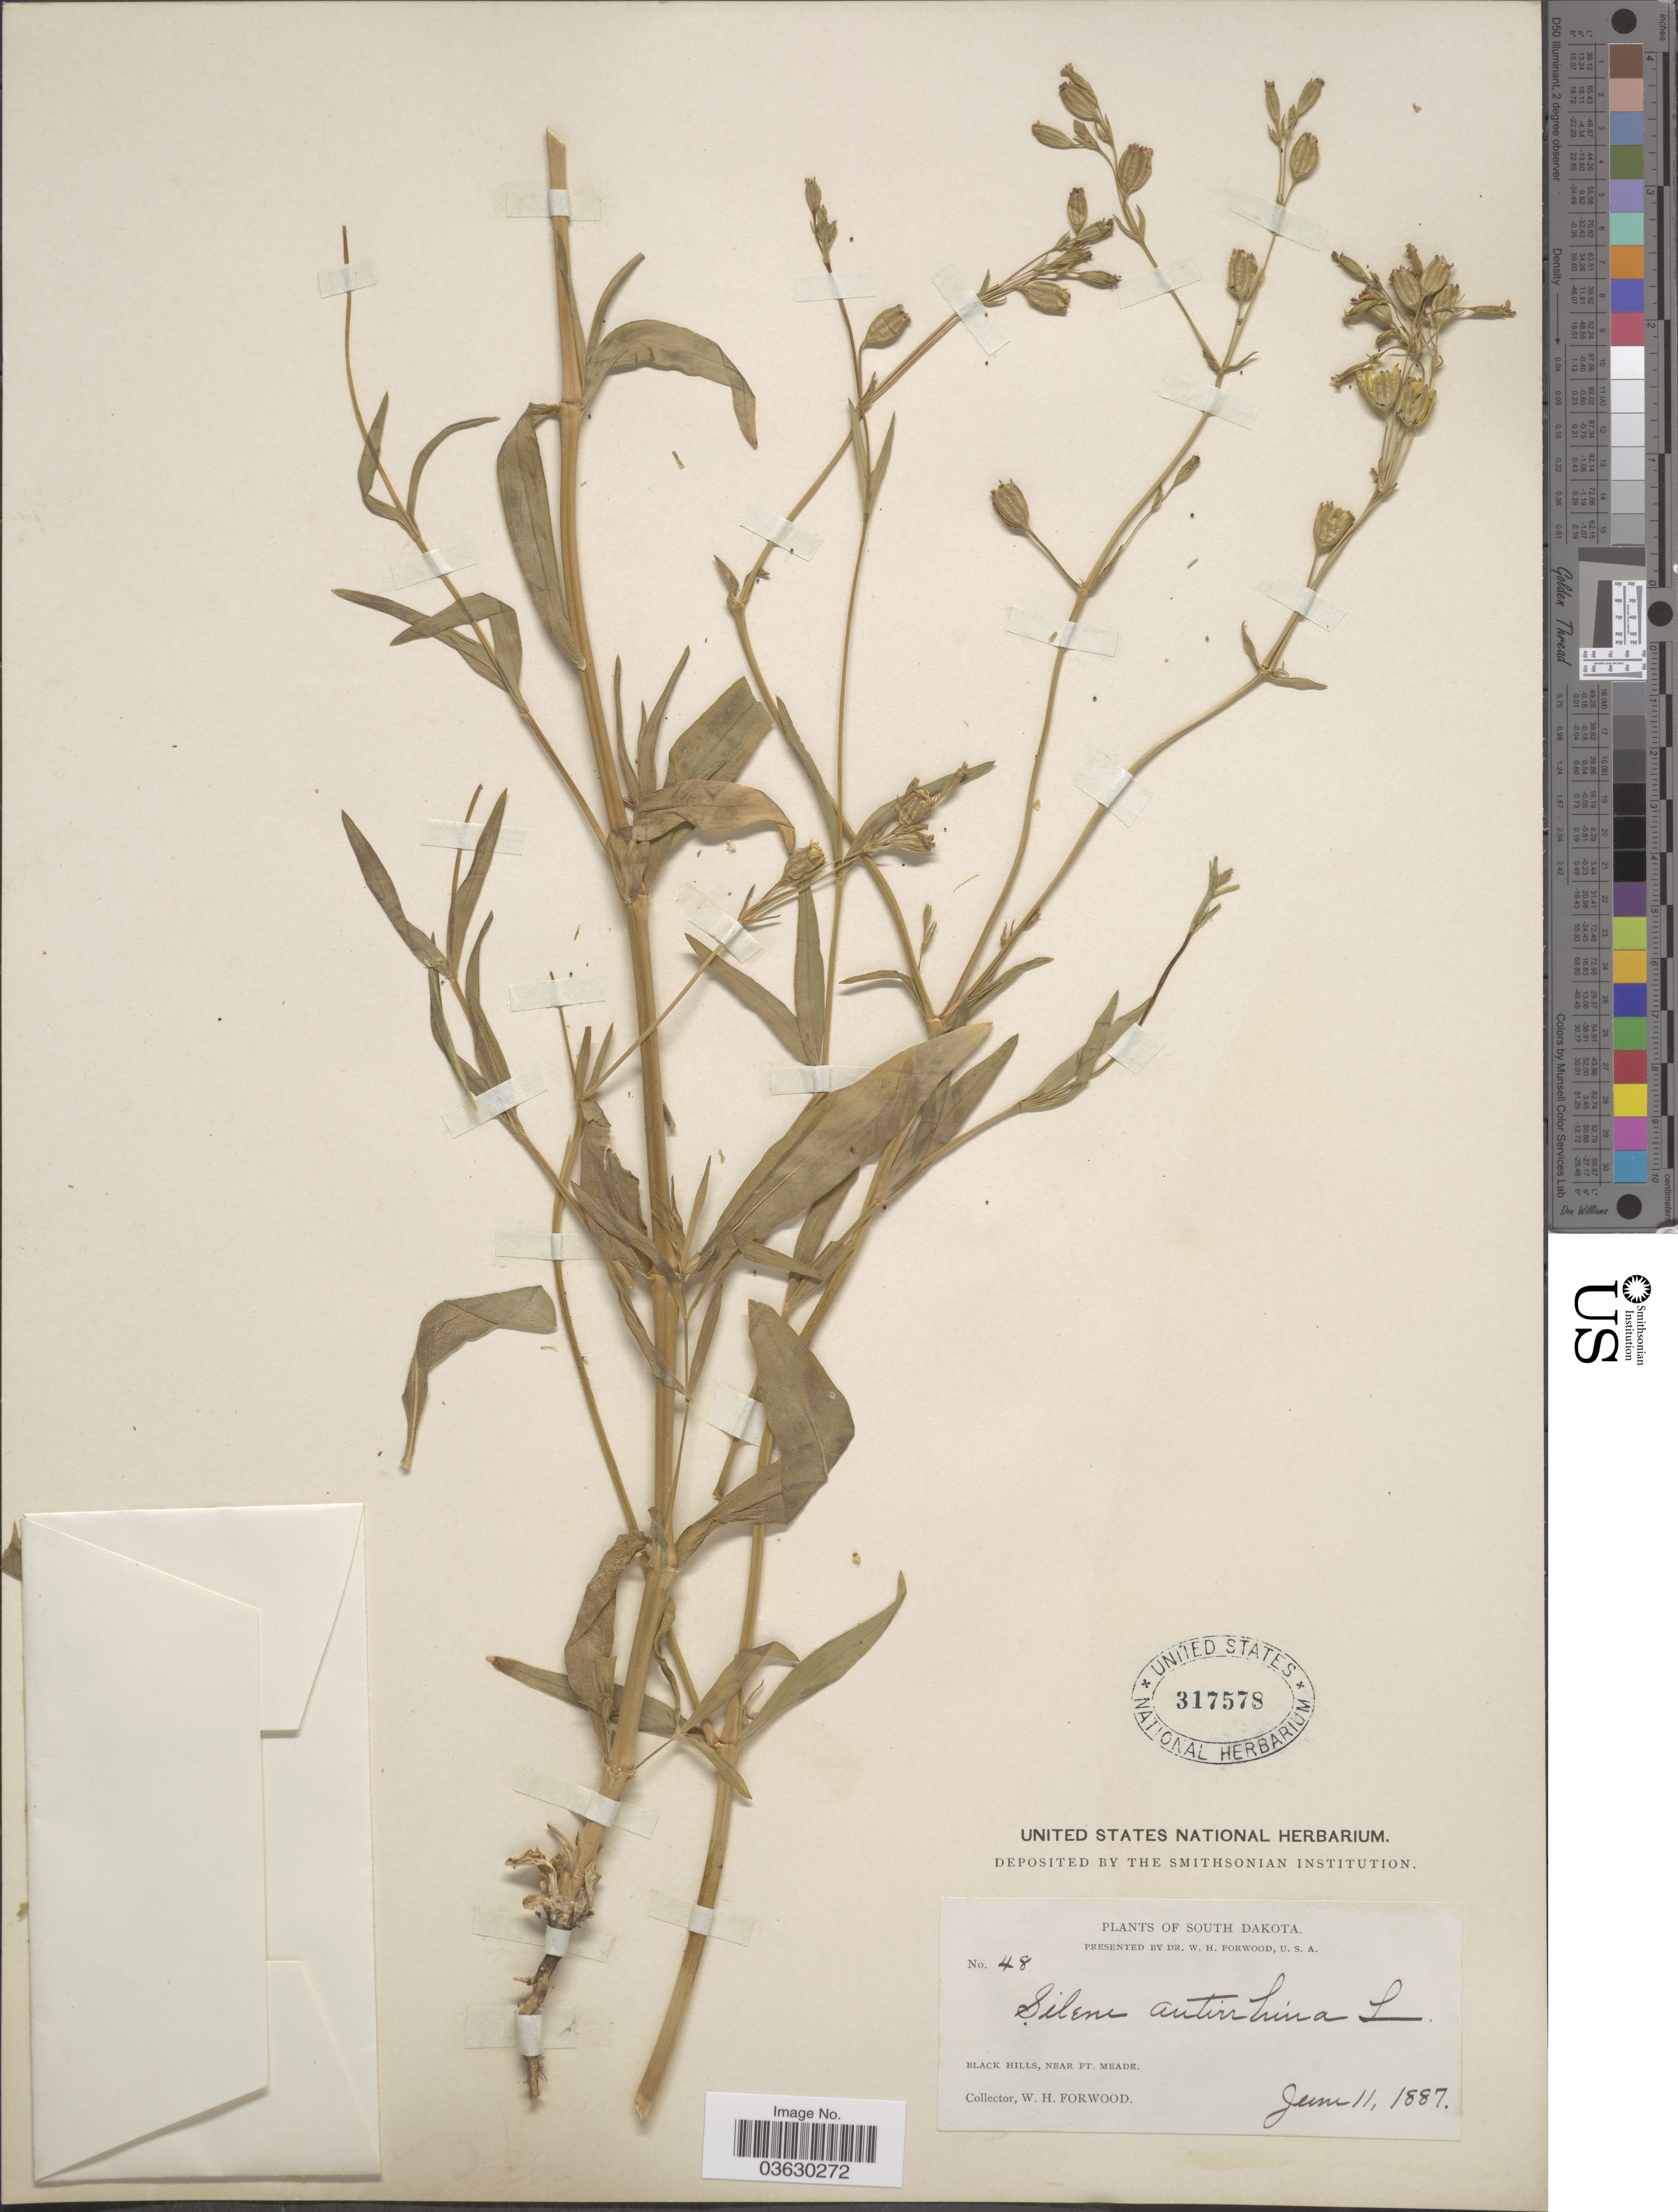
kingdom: Plantae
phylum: Tracheophyta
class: Magnoliopsida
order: Caryophyllales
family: Caryophyllaceae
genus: Silene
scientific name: Silene antirrhina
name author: L.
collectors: W. Forwood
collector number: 48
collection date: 1887-06-11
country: United States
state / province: South Dakota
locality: Black Hills, near Ft. Meade.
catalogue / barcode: US 317578